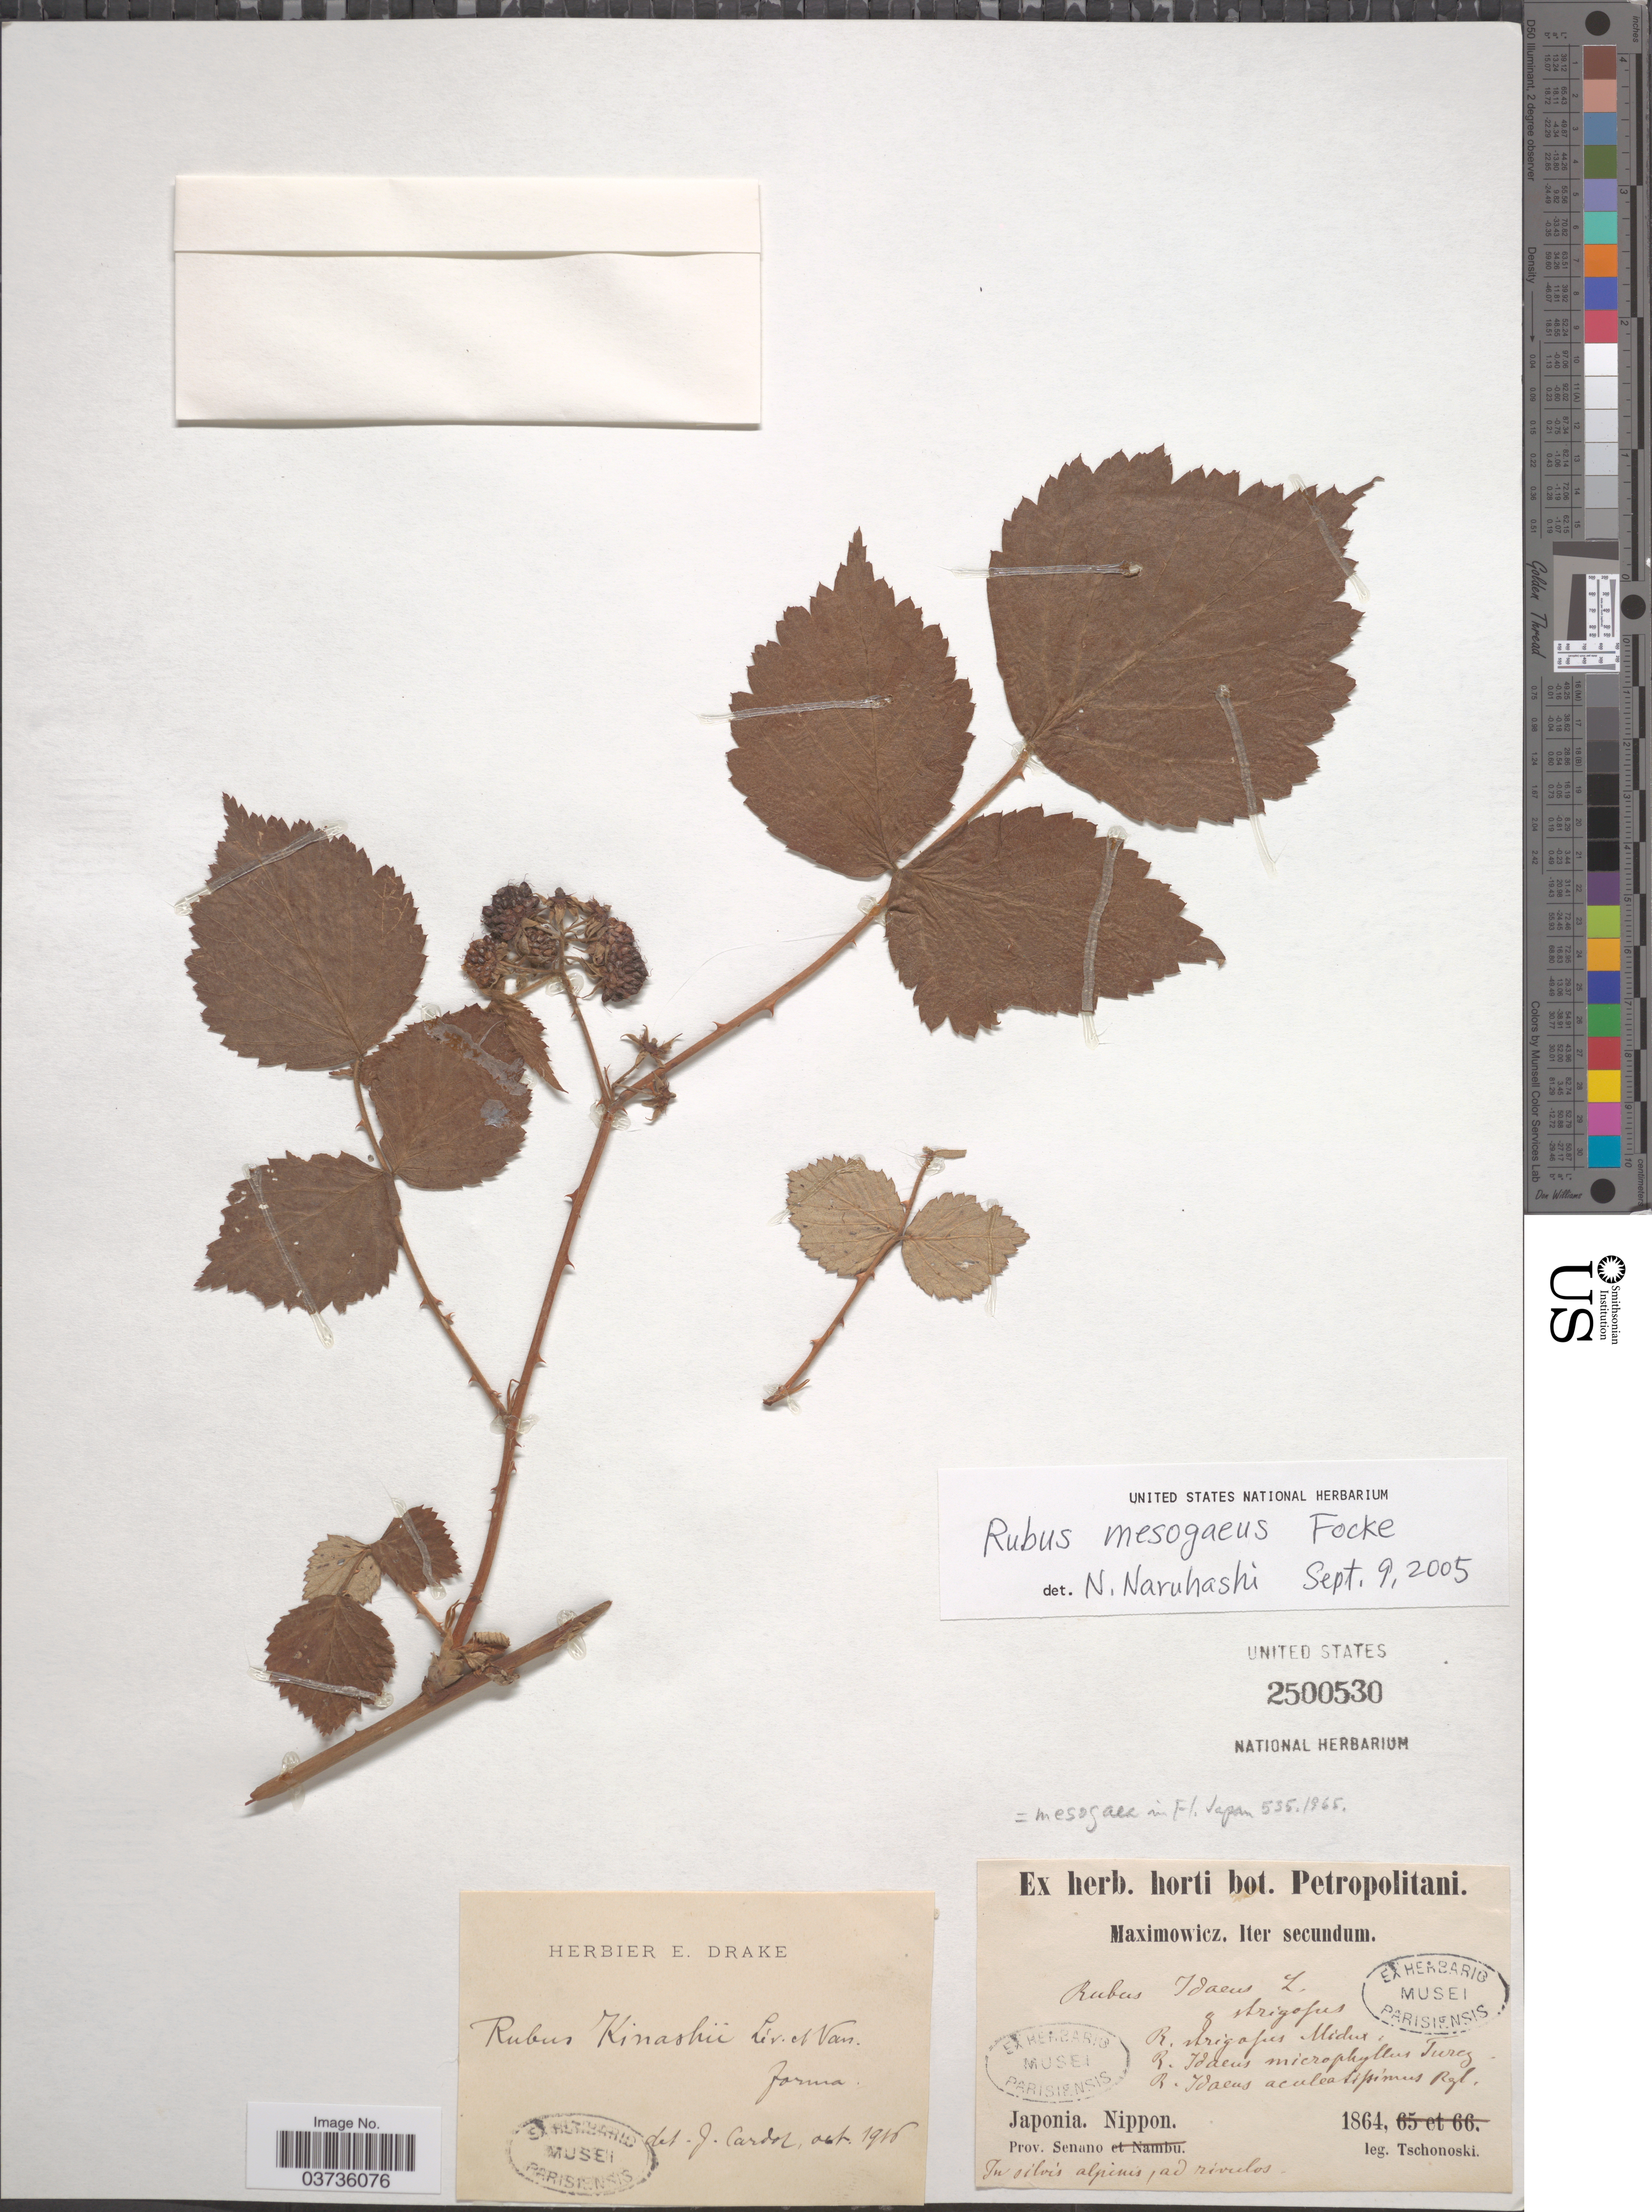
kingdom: Plantae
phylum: Tracheophyta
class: Magnoliopsida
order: Rosales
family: Rosaceae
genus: Rubus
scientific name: Rubus mesogaeus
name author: Focke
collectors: -. Tschonoski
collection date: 1864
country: Japan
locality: Nippon. Prov. Senano.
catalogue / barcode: US 2500530